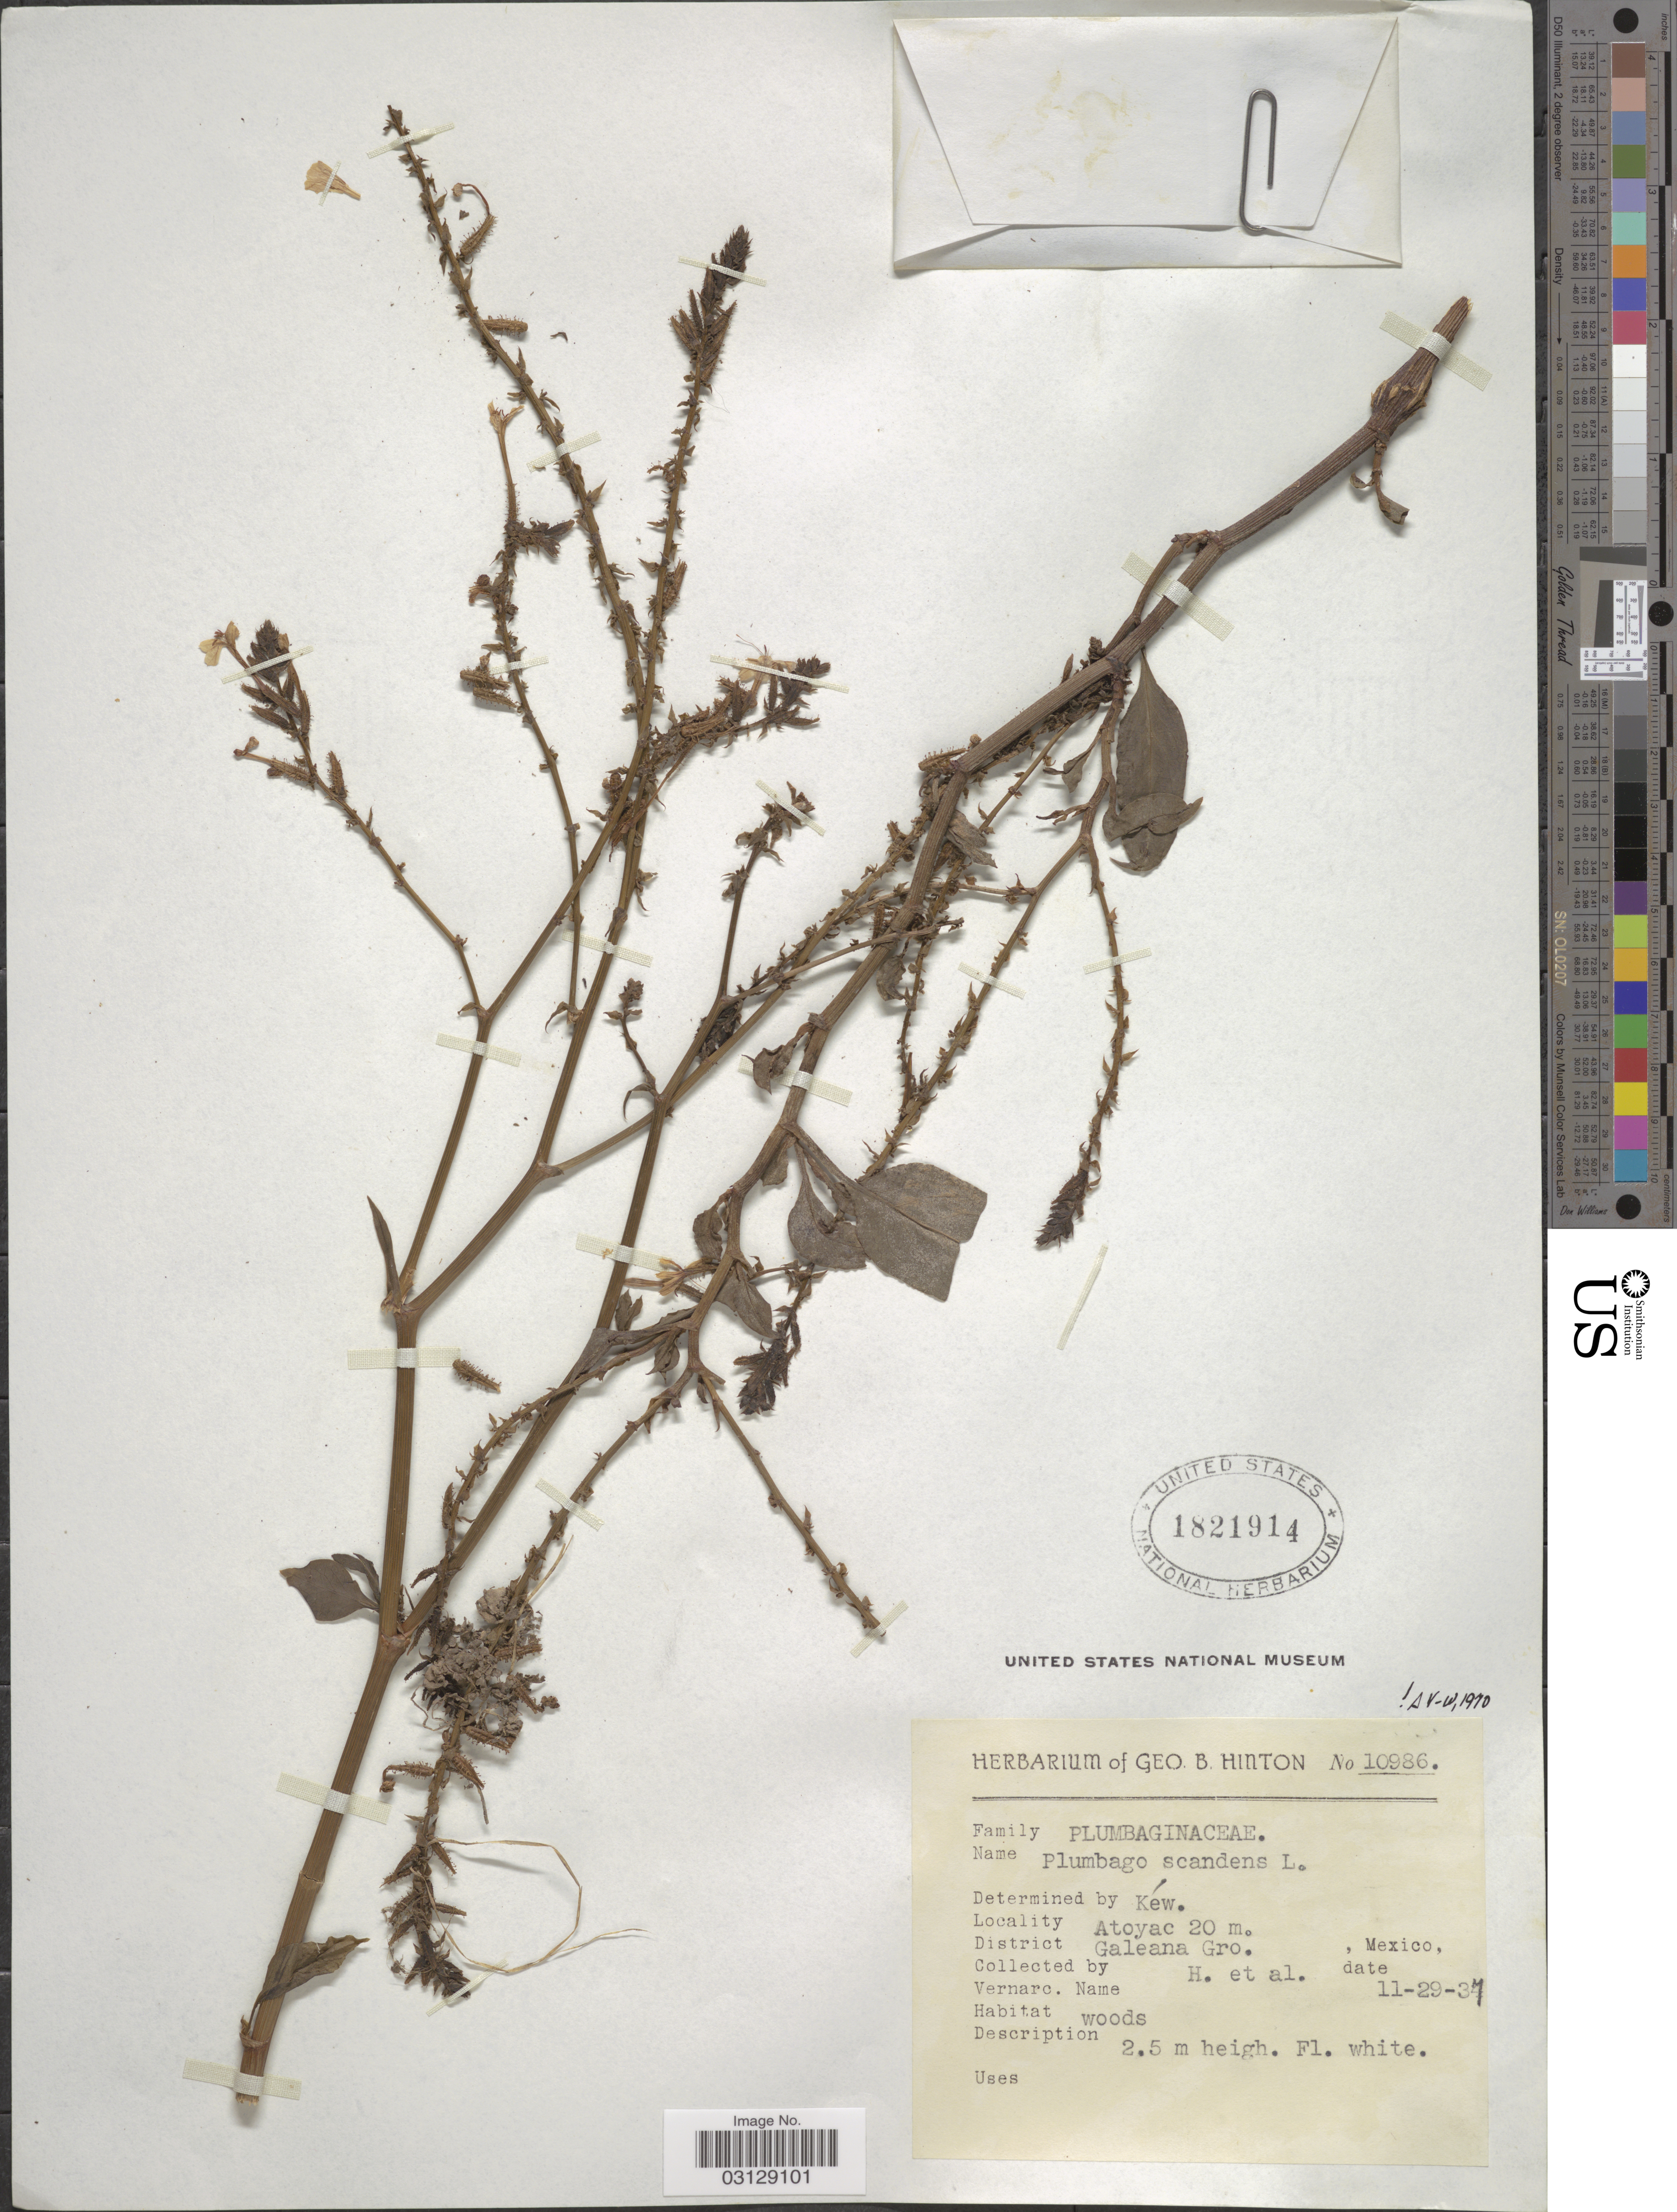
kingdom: Plantae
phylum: Tracheophyta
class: Magnoliopsida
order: Caryophyllales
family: Plumbaginaceae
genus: Plumbago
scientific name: Plumbago scandens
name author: L.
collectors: G. B. Hinton & et al.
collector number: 10986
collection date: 1937-11-29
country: Mexico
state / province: Guerrero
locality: Atoyac. District Galeana Gro.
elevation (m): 20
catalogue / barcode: US 1821914